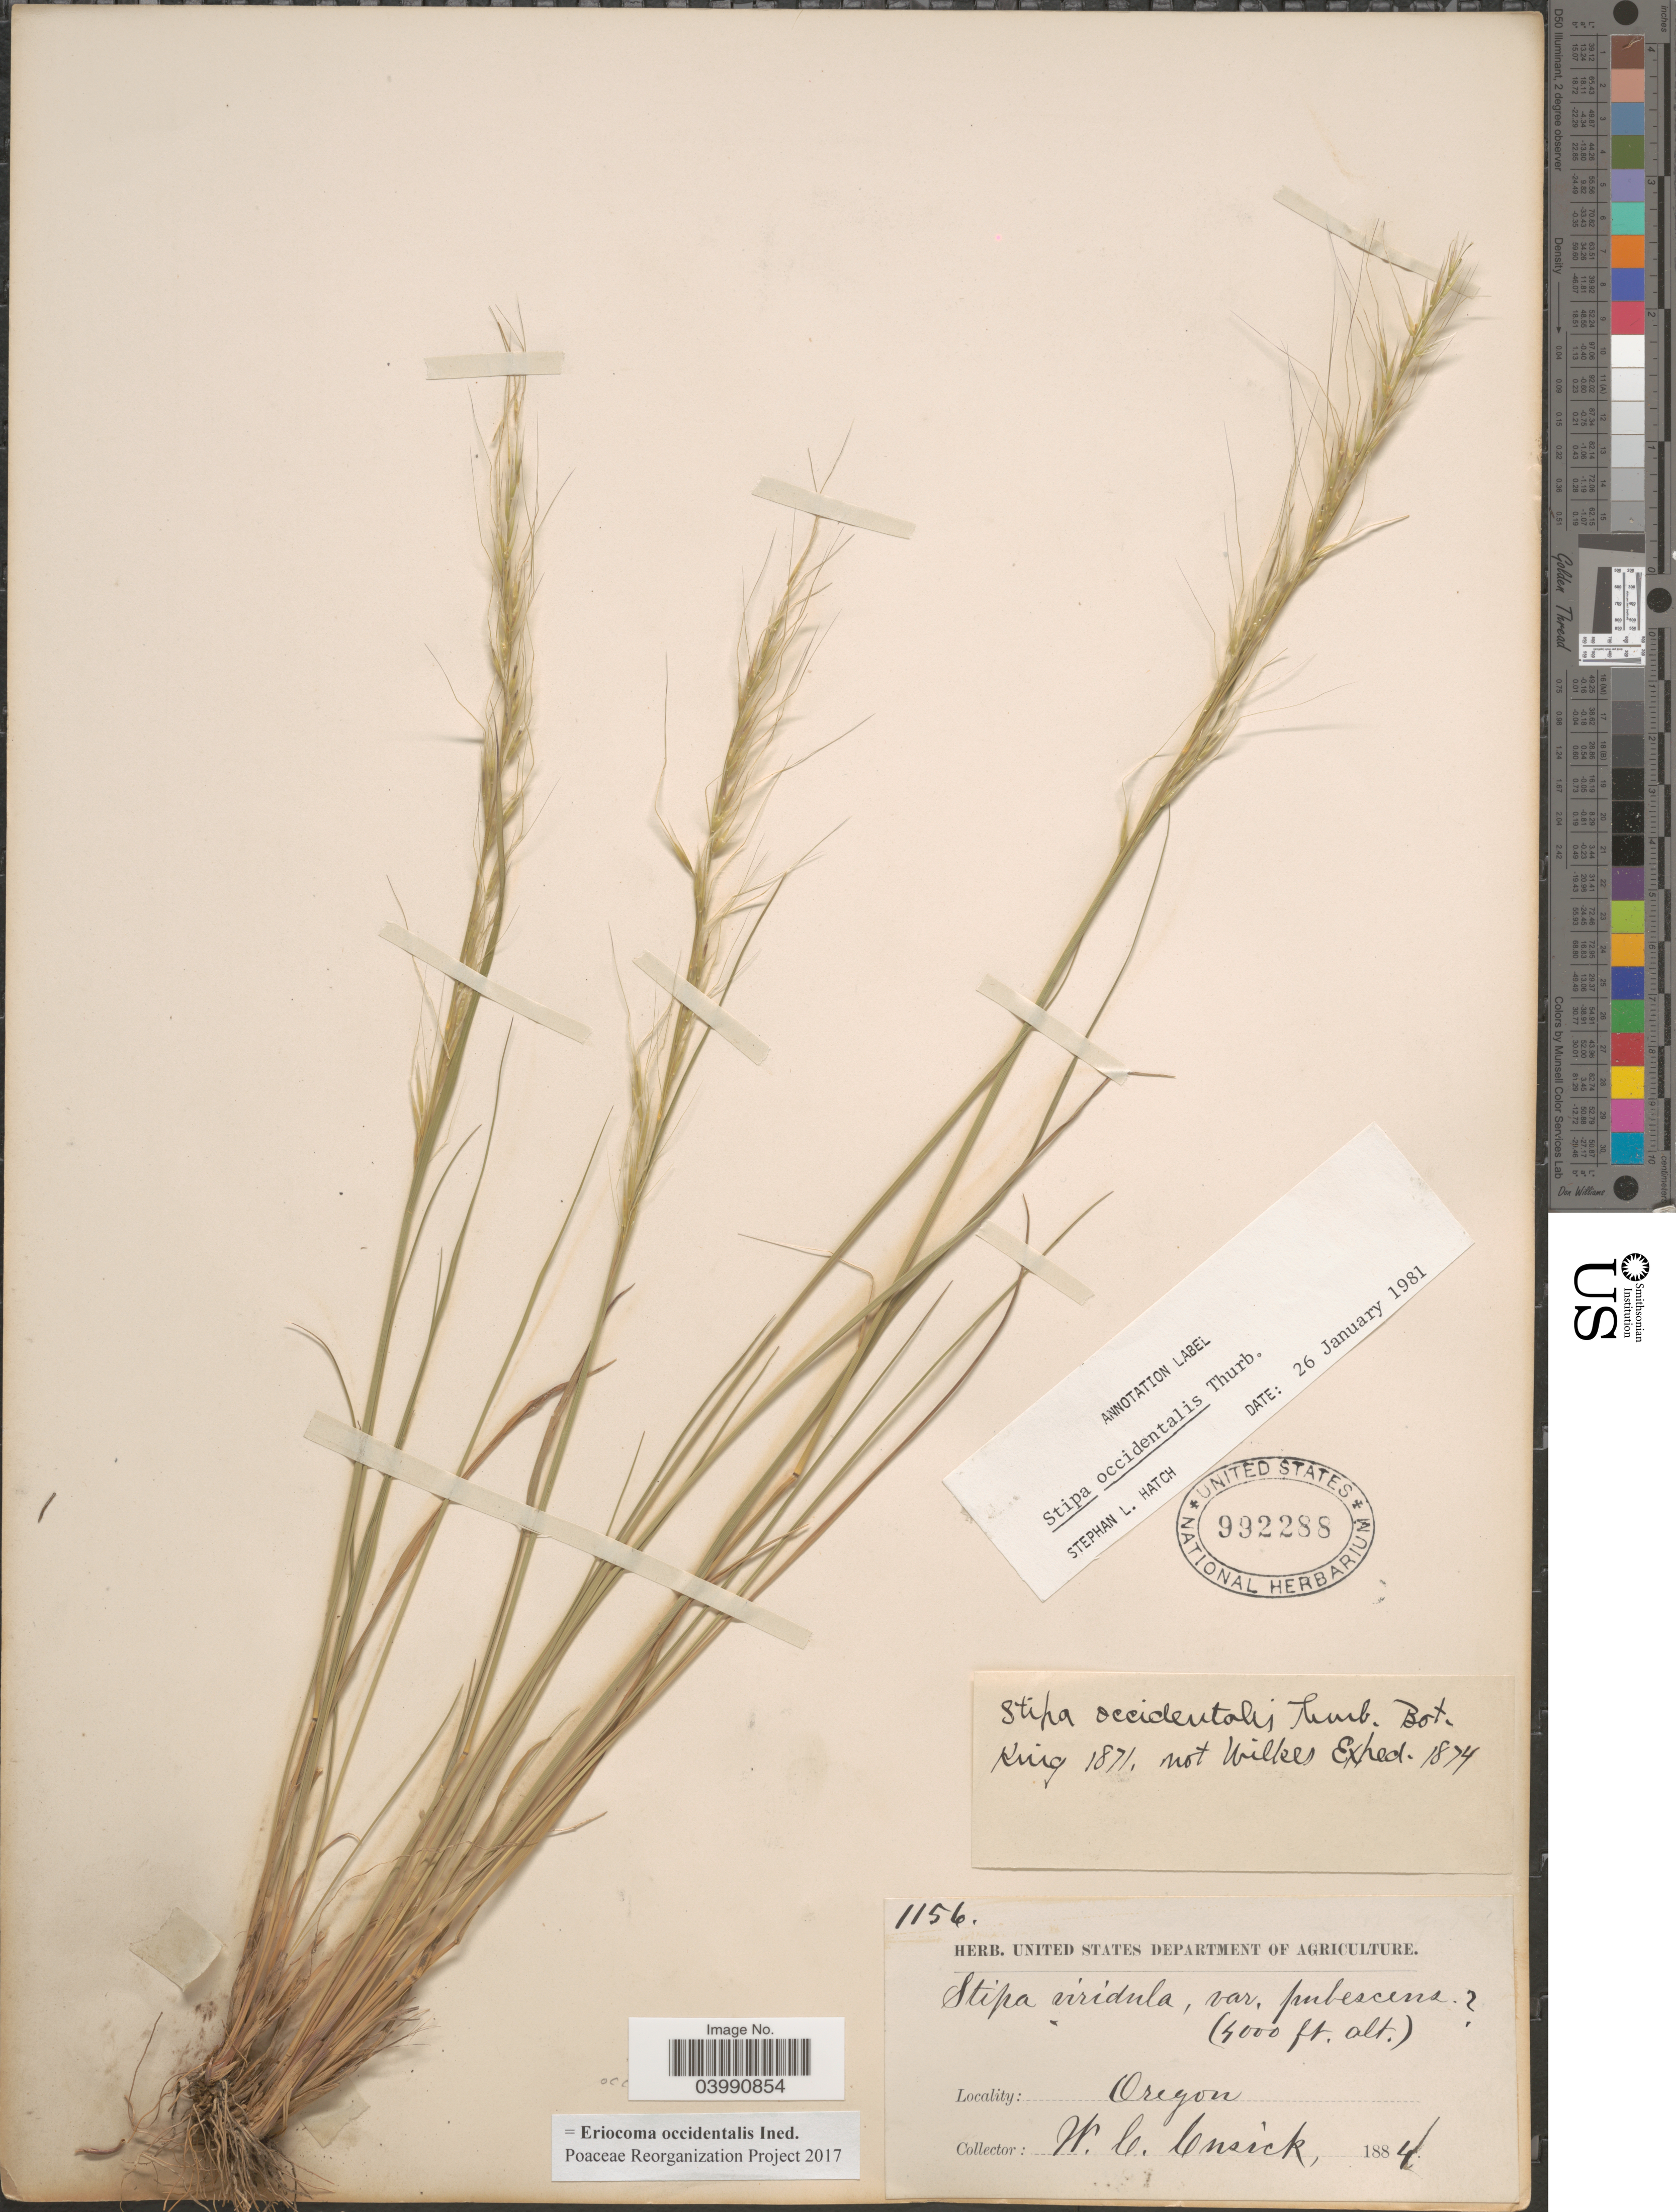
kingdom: Plantae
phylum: Tracheophyta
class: Liliopsida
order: Poales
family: Poaceae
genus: Eriocoma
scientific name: Eriocoma occidentalis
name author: (Thurb. ex S. Watson) Romasch.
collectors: W. C. Cusick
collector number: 1156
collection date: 1884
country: United States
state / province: Oregon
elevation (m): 1219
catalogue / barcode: US 992288